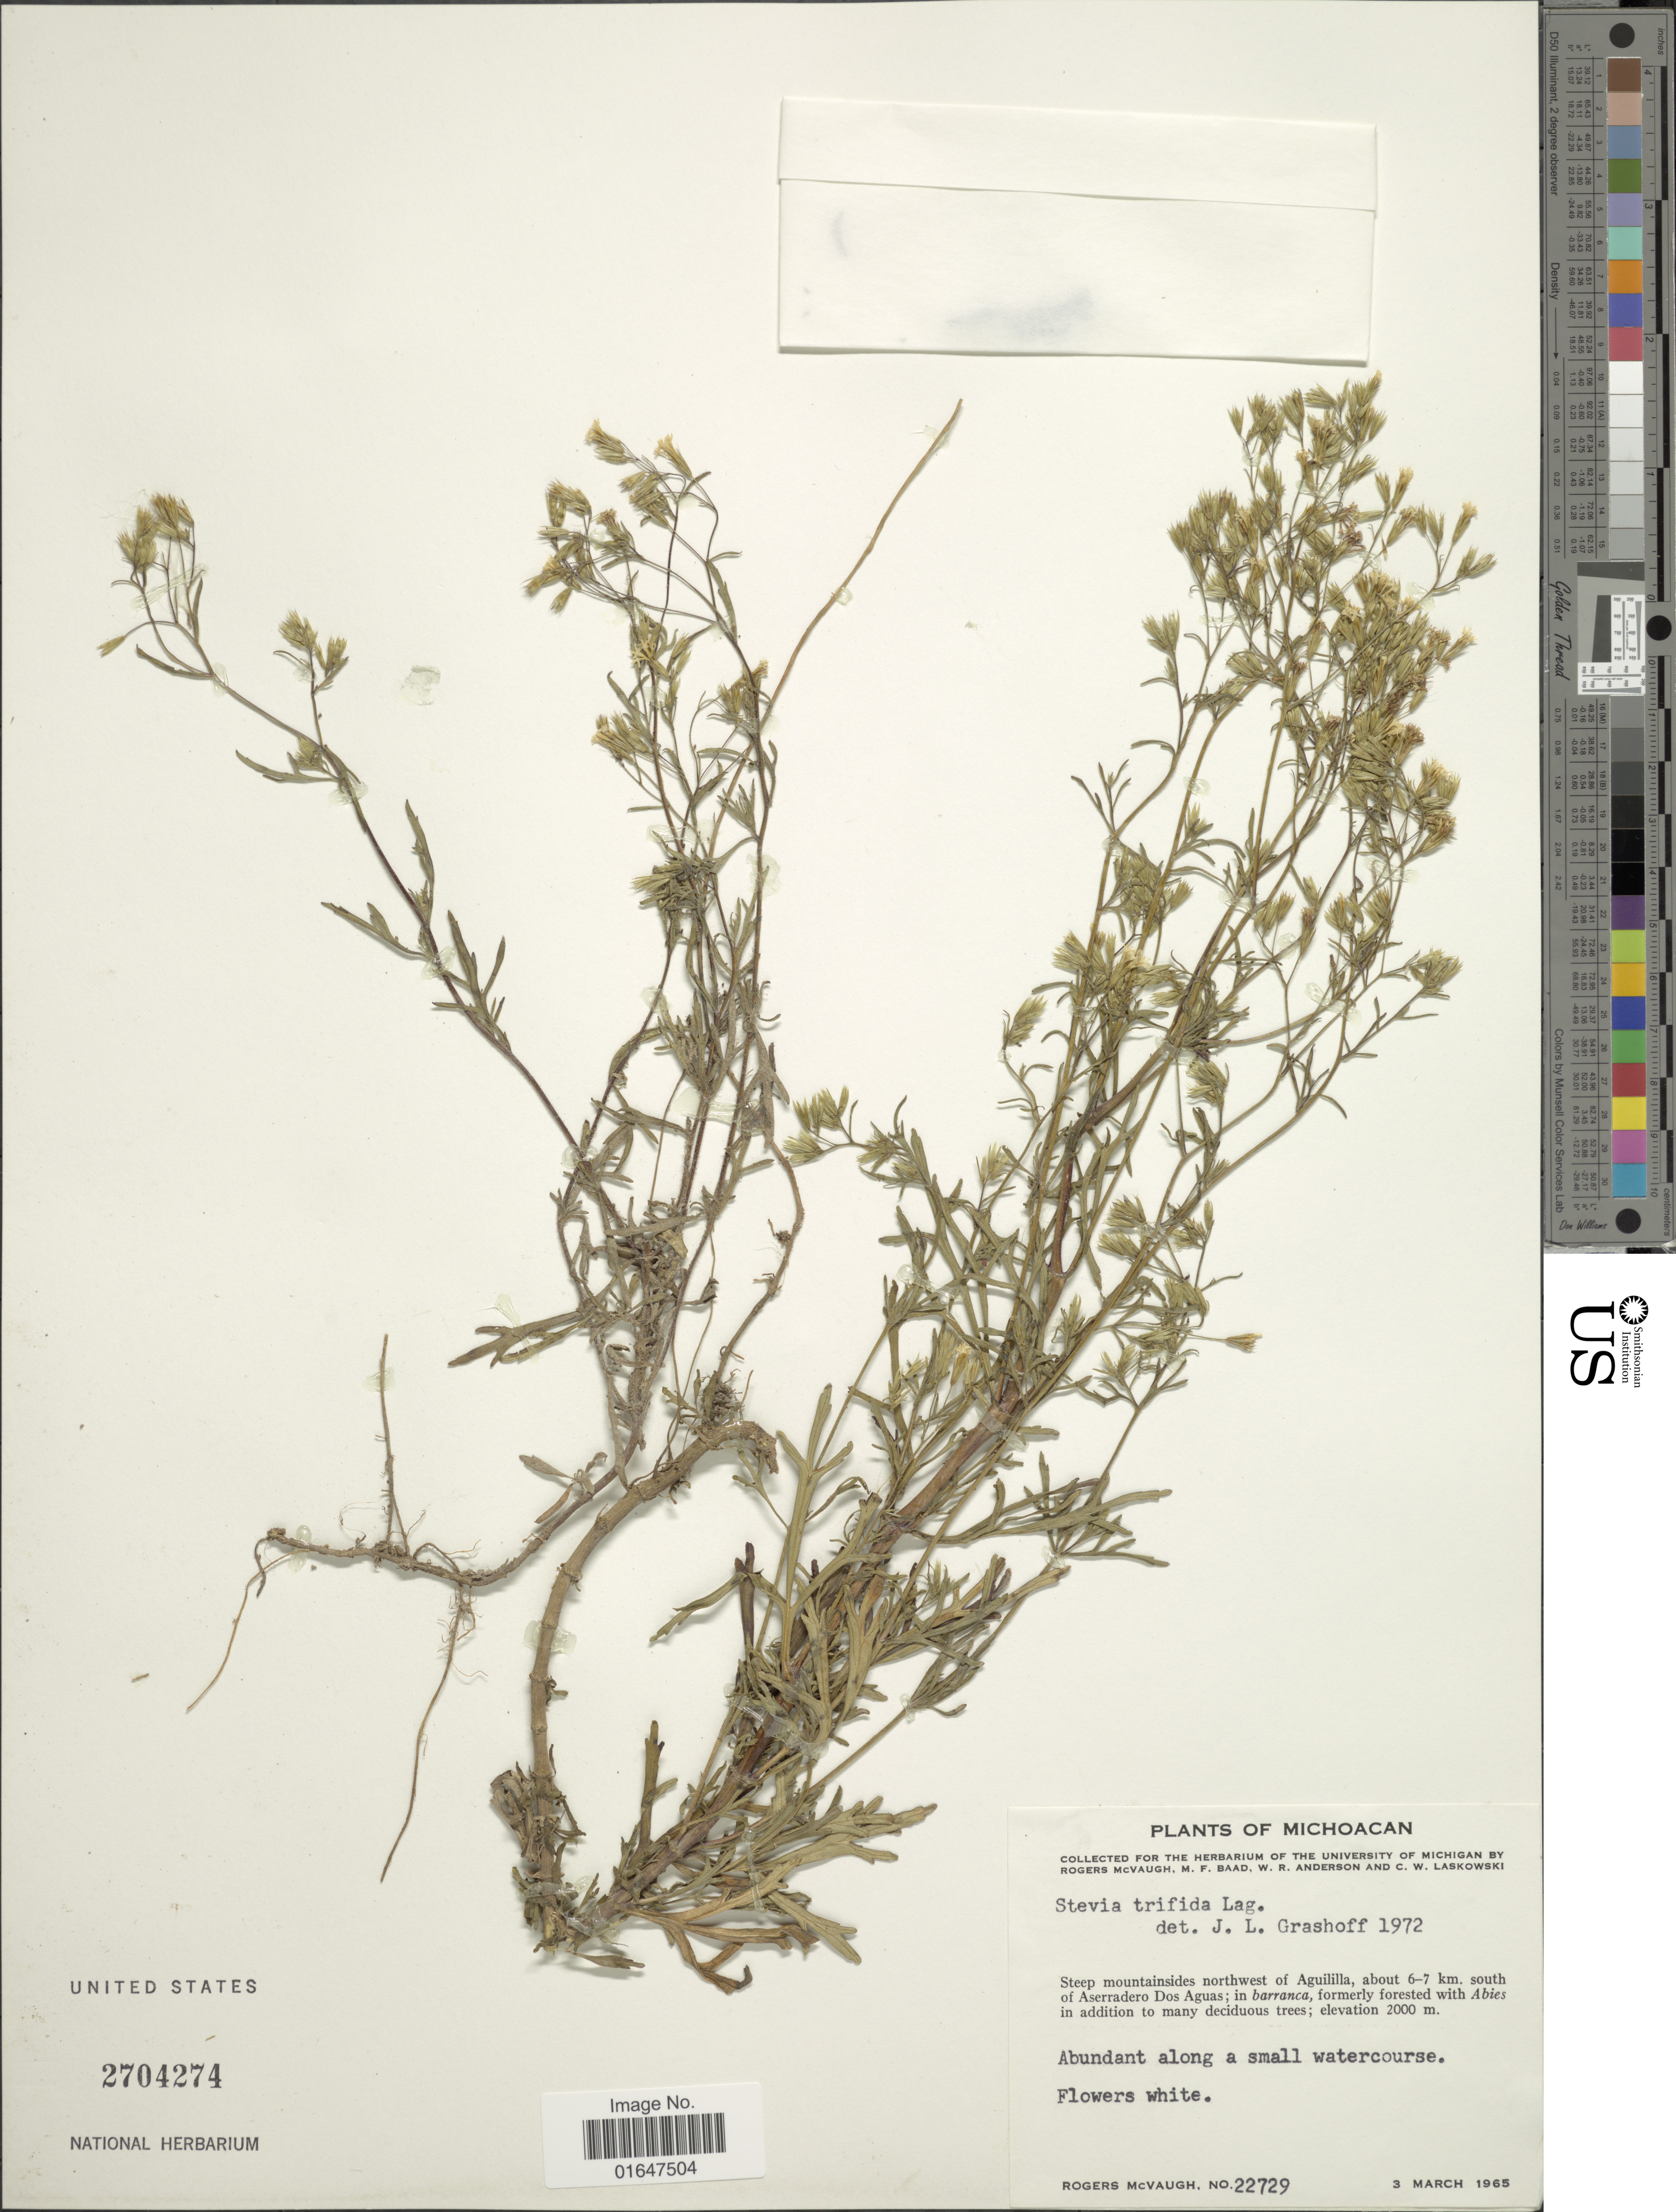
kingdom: Plantae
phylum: Tracheophyta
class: Magnoliopsida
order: Asterales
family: Asteraceae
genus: Stevia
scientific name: Stevia trifida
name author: Lag.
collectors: R. McVaugh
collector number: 22729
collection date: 1965-03-03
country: Mexico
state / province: Michoacán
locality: Northwest of Aguililla, about 6-7 km south of Aserradero Dos Aguas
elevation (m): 2000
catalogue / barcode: US 2704274